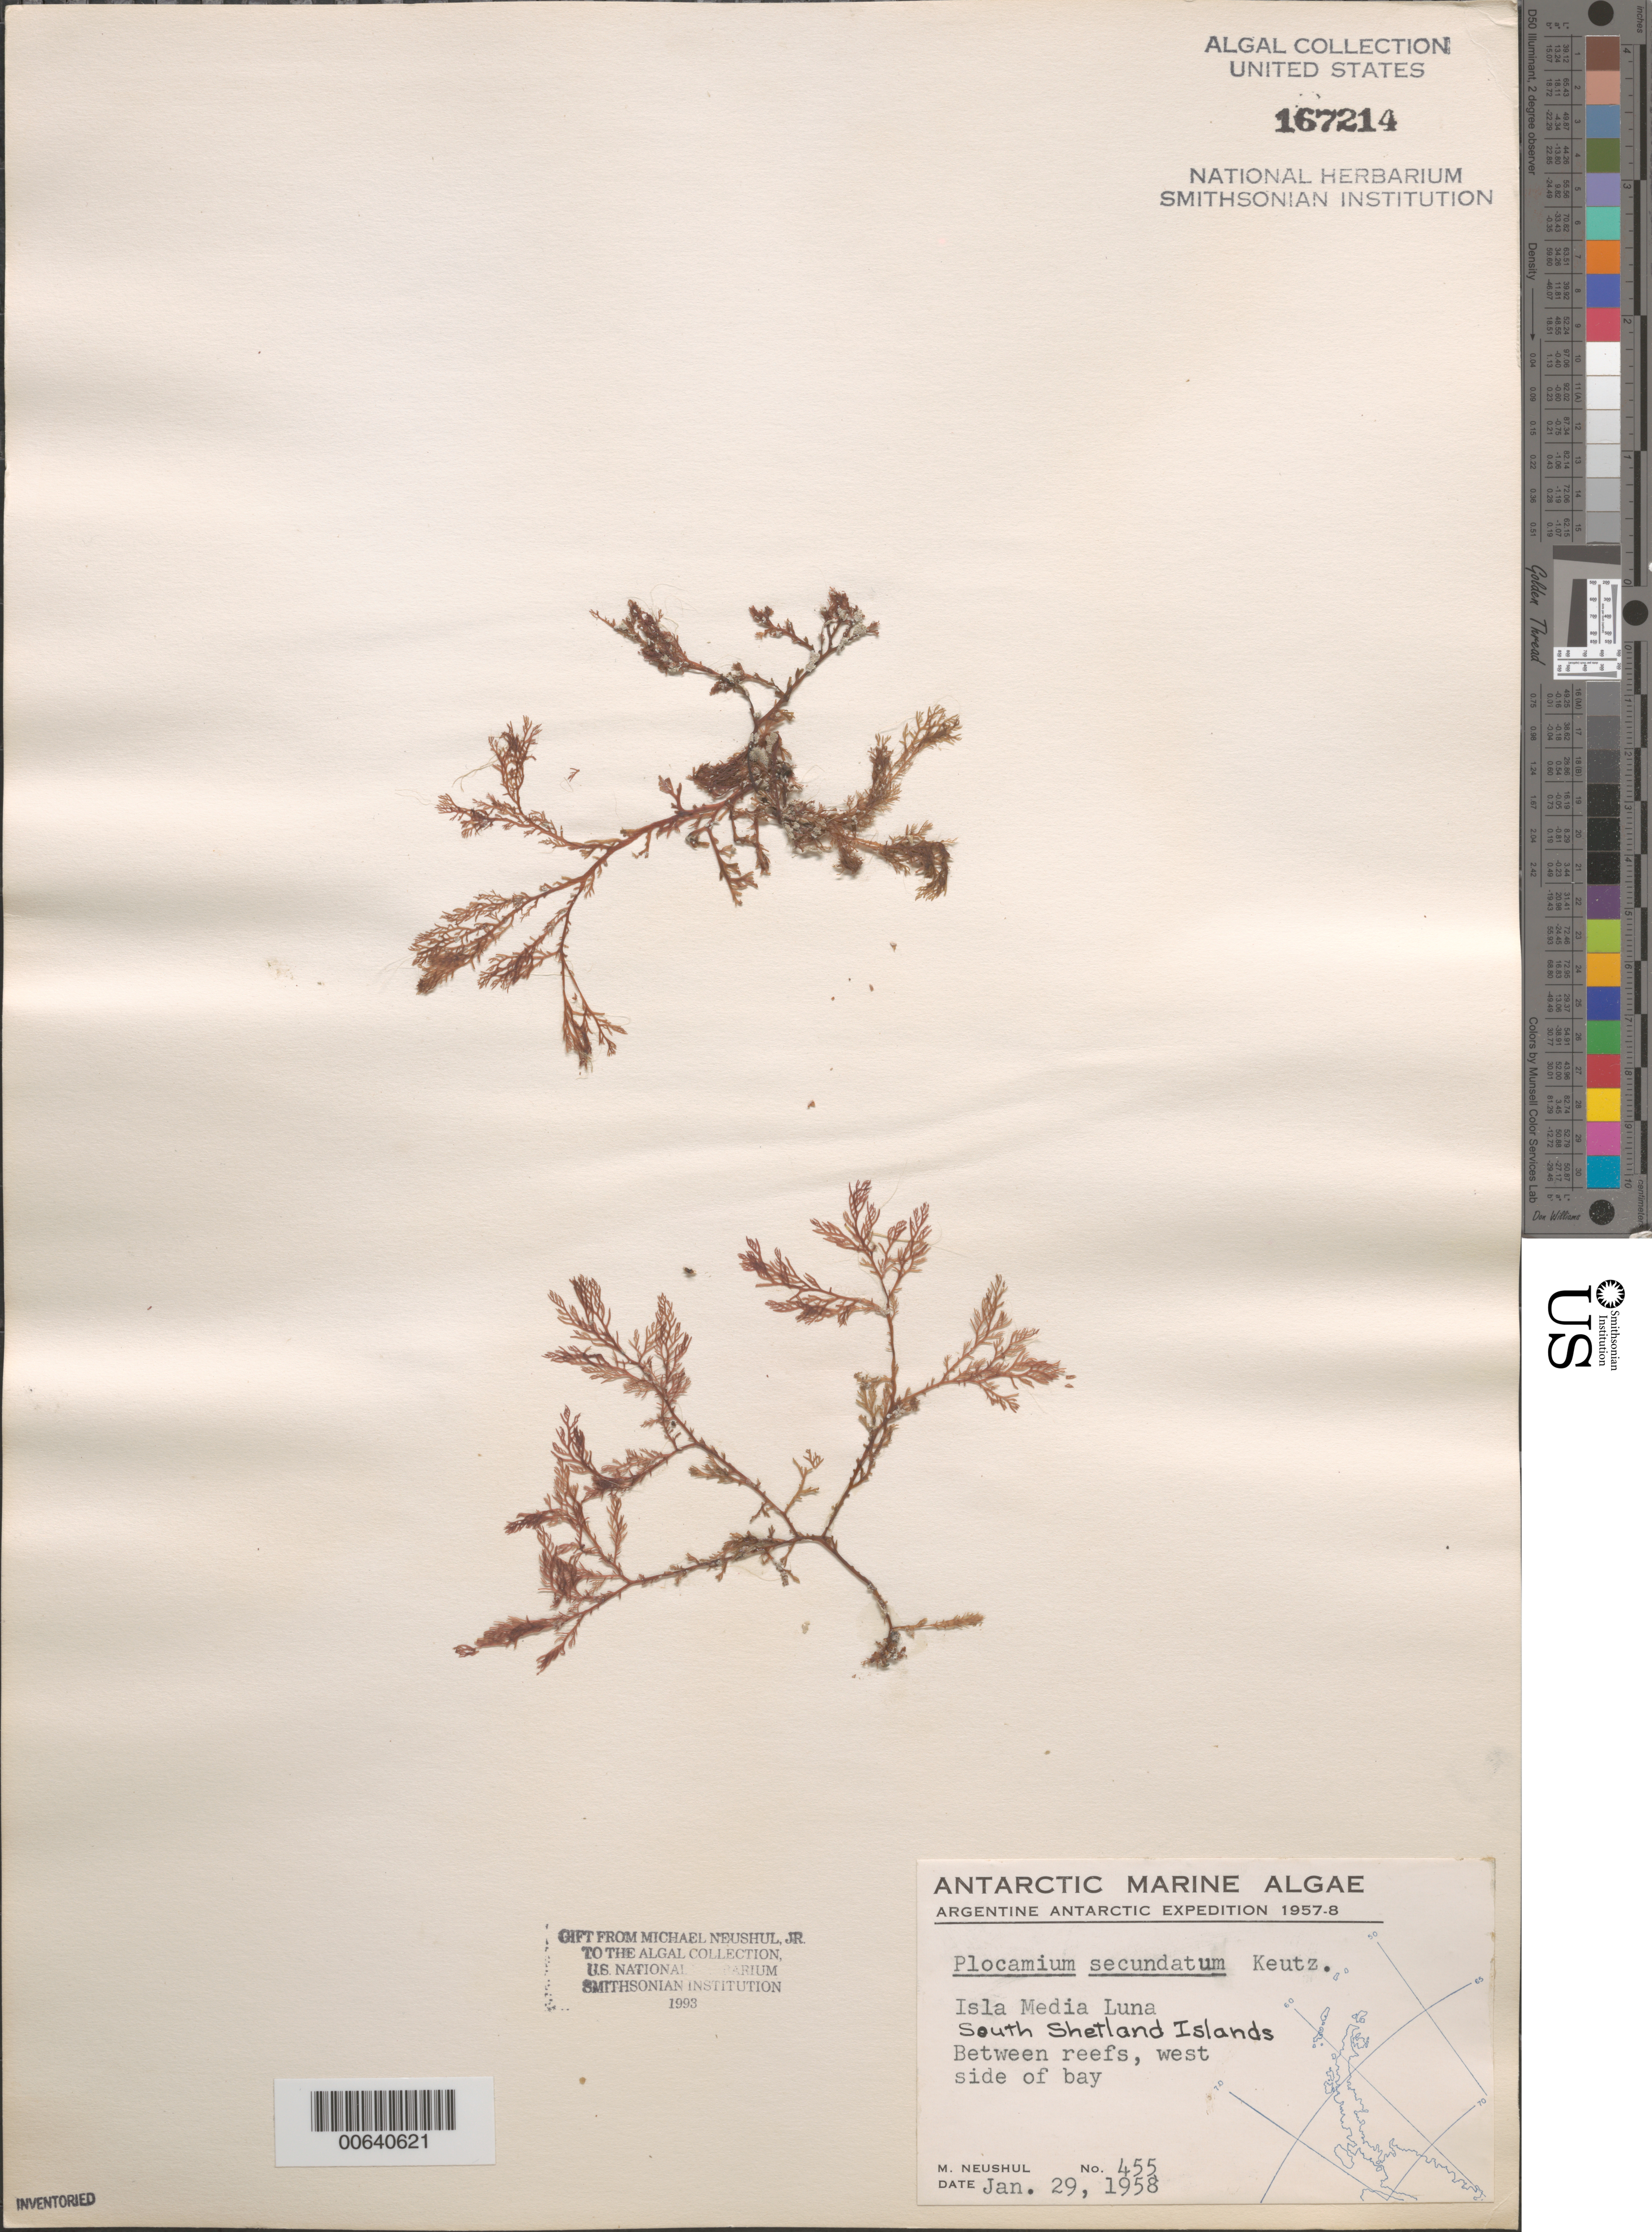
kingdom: Plantae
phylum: Rhodophyta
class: Florideophyceae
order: Plocamiales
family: Plocamiaceae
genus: Plocamium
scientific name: Plocamium secundatum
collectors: M. Neushul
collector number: Neushul 455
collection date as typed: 29 Jan 1958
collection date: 1958-01-29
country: Antarctica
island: Half Moon Island (Media Luna Island)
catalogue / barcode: US 167214